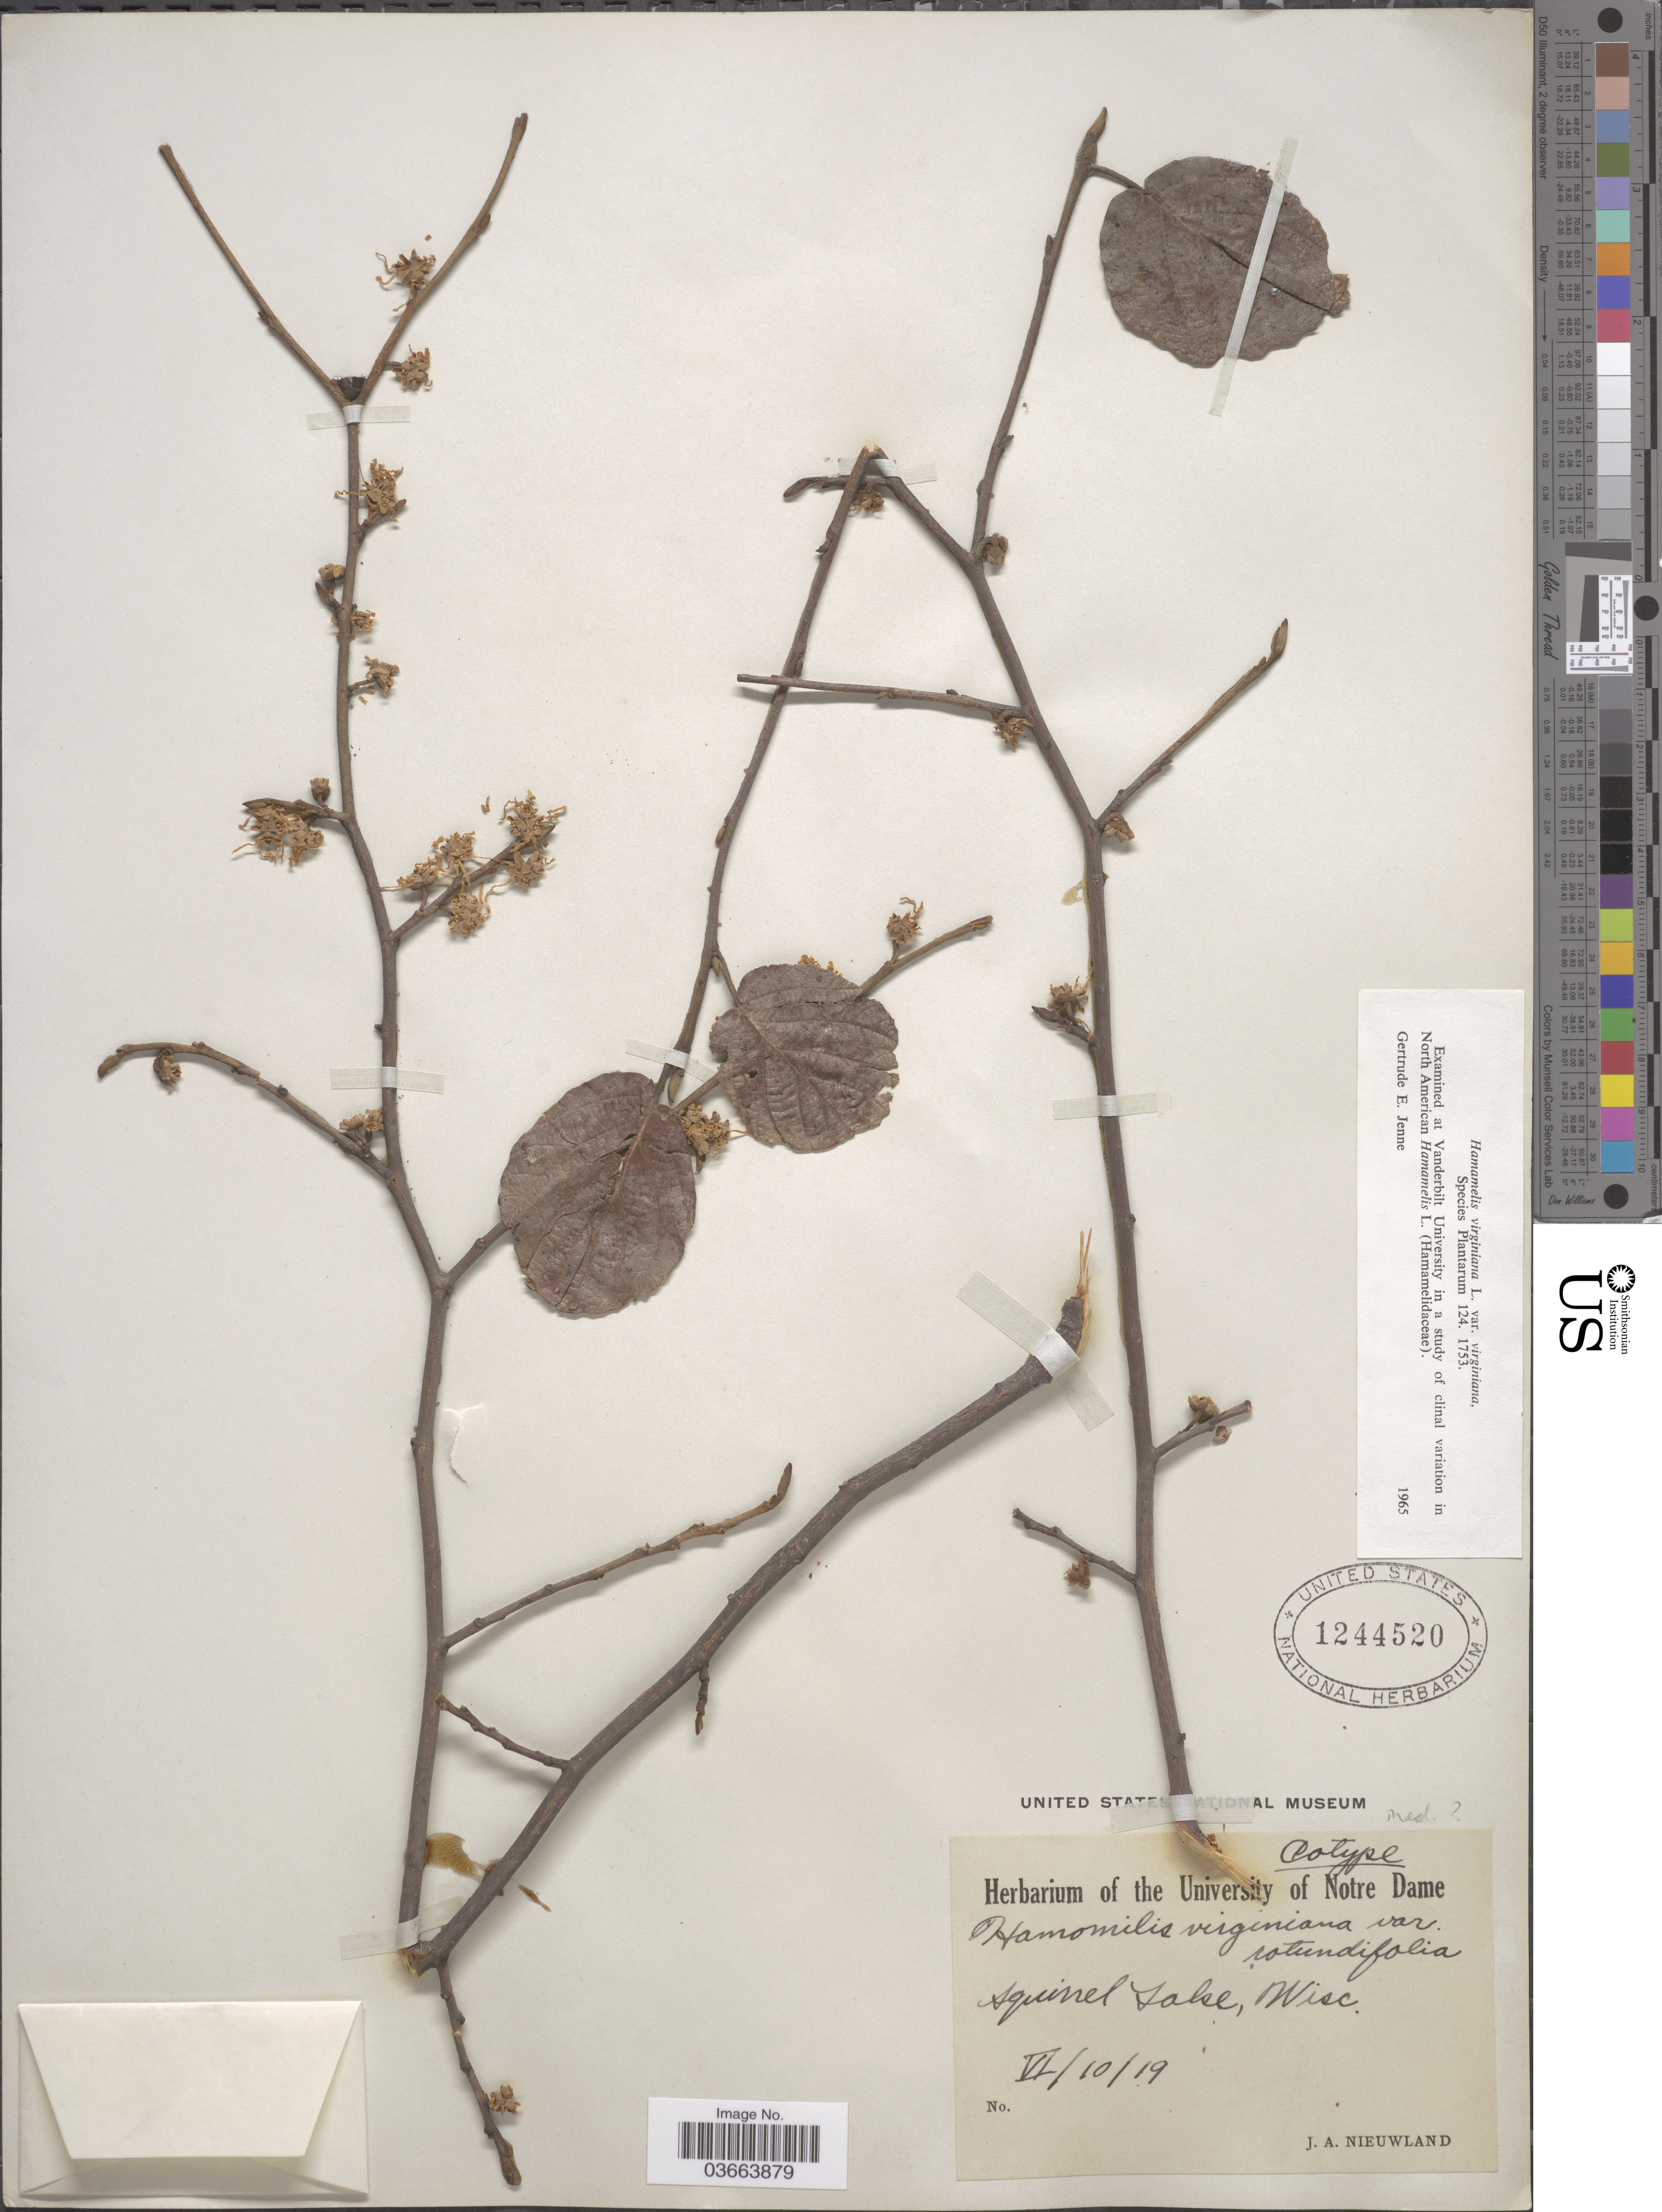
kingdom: Plantae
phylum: Tracheophyta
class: Magnoliopsida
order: Saxifragales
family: Hamamelidaceae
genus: Hamamelis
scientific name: Hamamelis virginiana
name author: L.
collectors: J. A. Nieuwland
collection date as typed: Transcribed d/m/y: 10/6/19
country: United States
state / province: Wisconsin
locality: Squirrel Lake.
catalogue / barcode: US 1244520